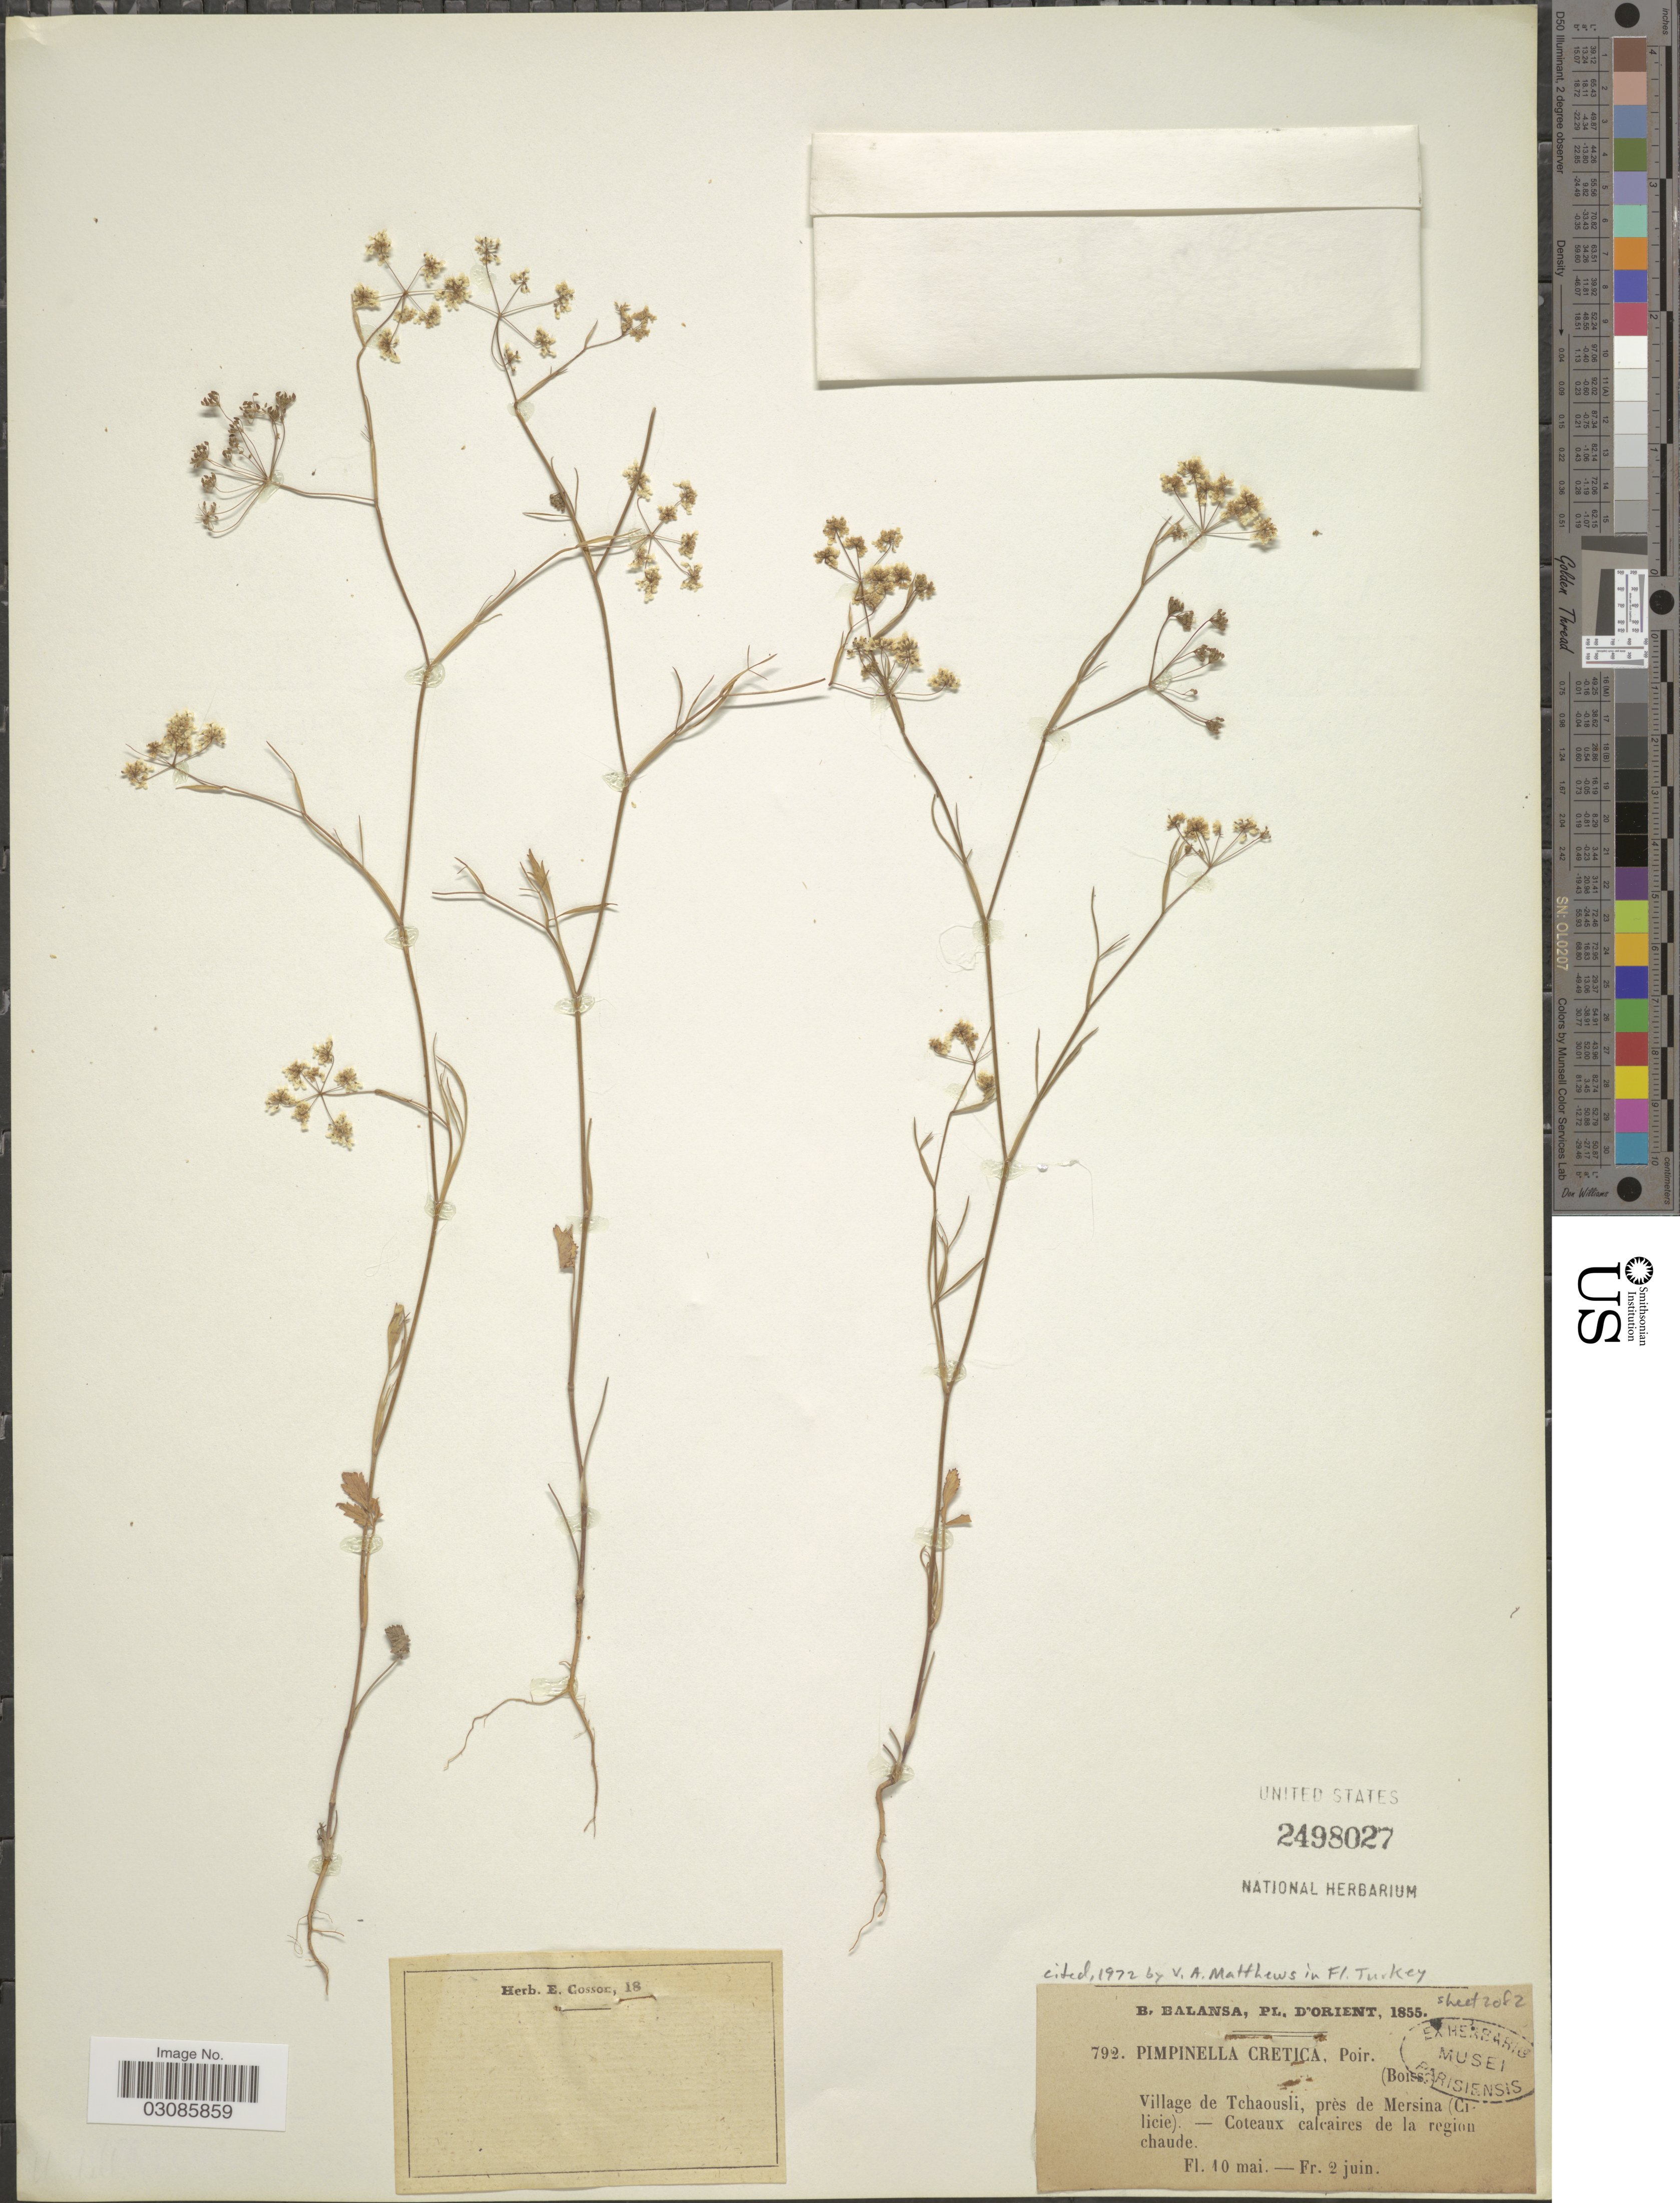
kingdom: Plantae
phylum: Tracheophyta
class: Magnoliopsida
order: Apiales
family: Apiaceae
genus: Pimpinella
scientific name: Pimpinella cretica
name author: Poir.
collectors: B. Balansa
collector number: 792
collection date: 1855-05-10/1855-06-02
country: Turkey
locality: D'Orient, Village de Tchaousli, près de Mersina (Cilicie). - Coteaux calcaires de la region chaude.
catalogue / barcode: US 2498027